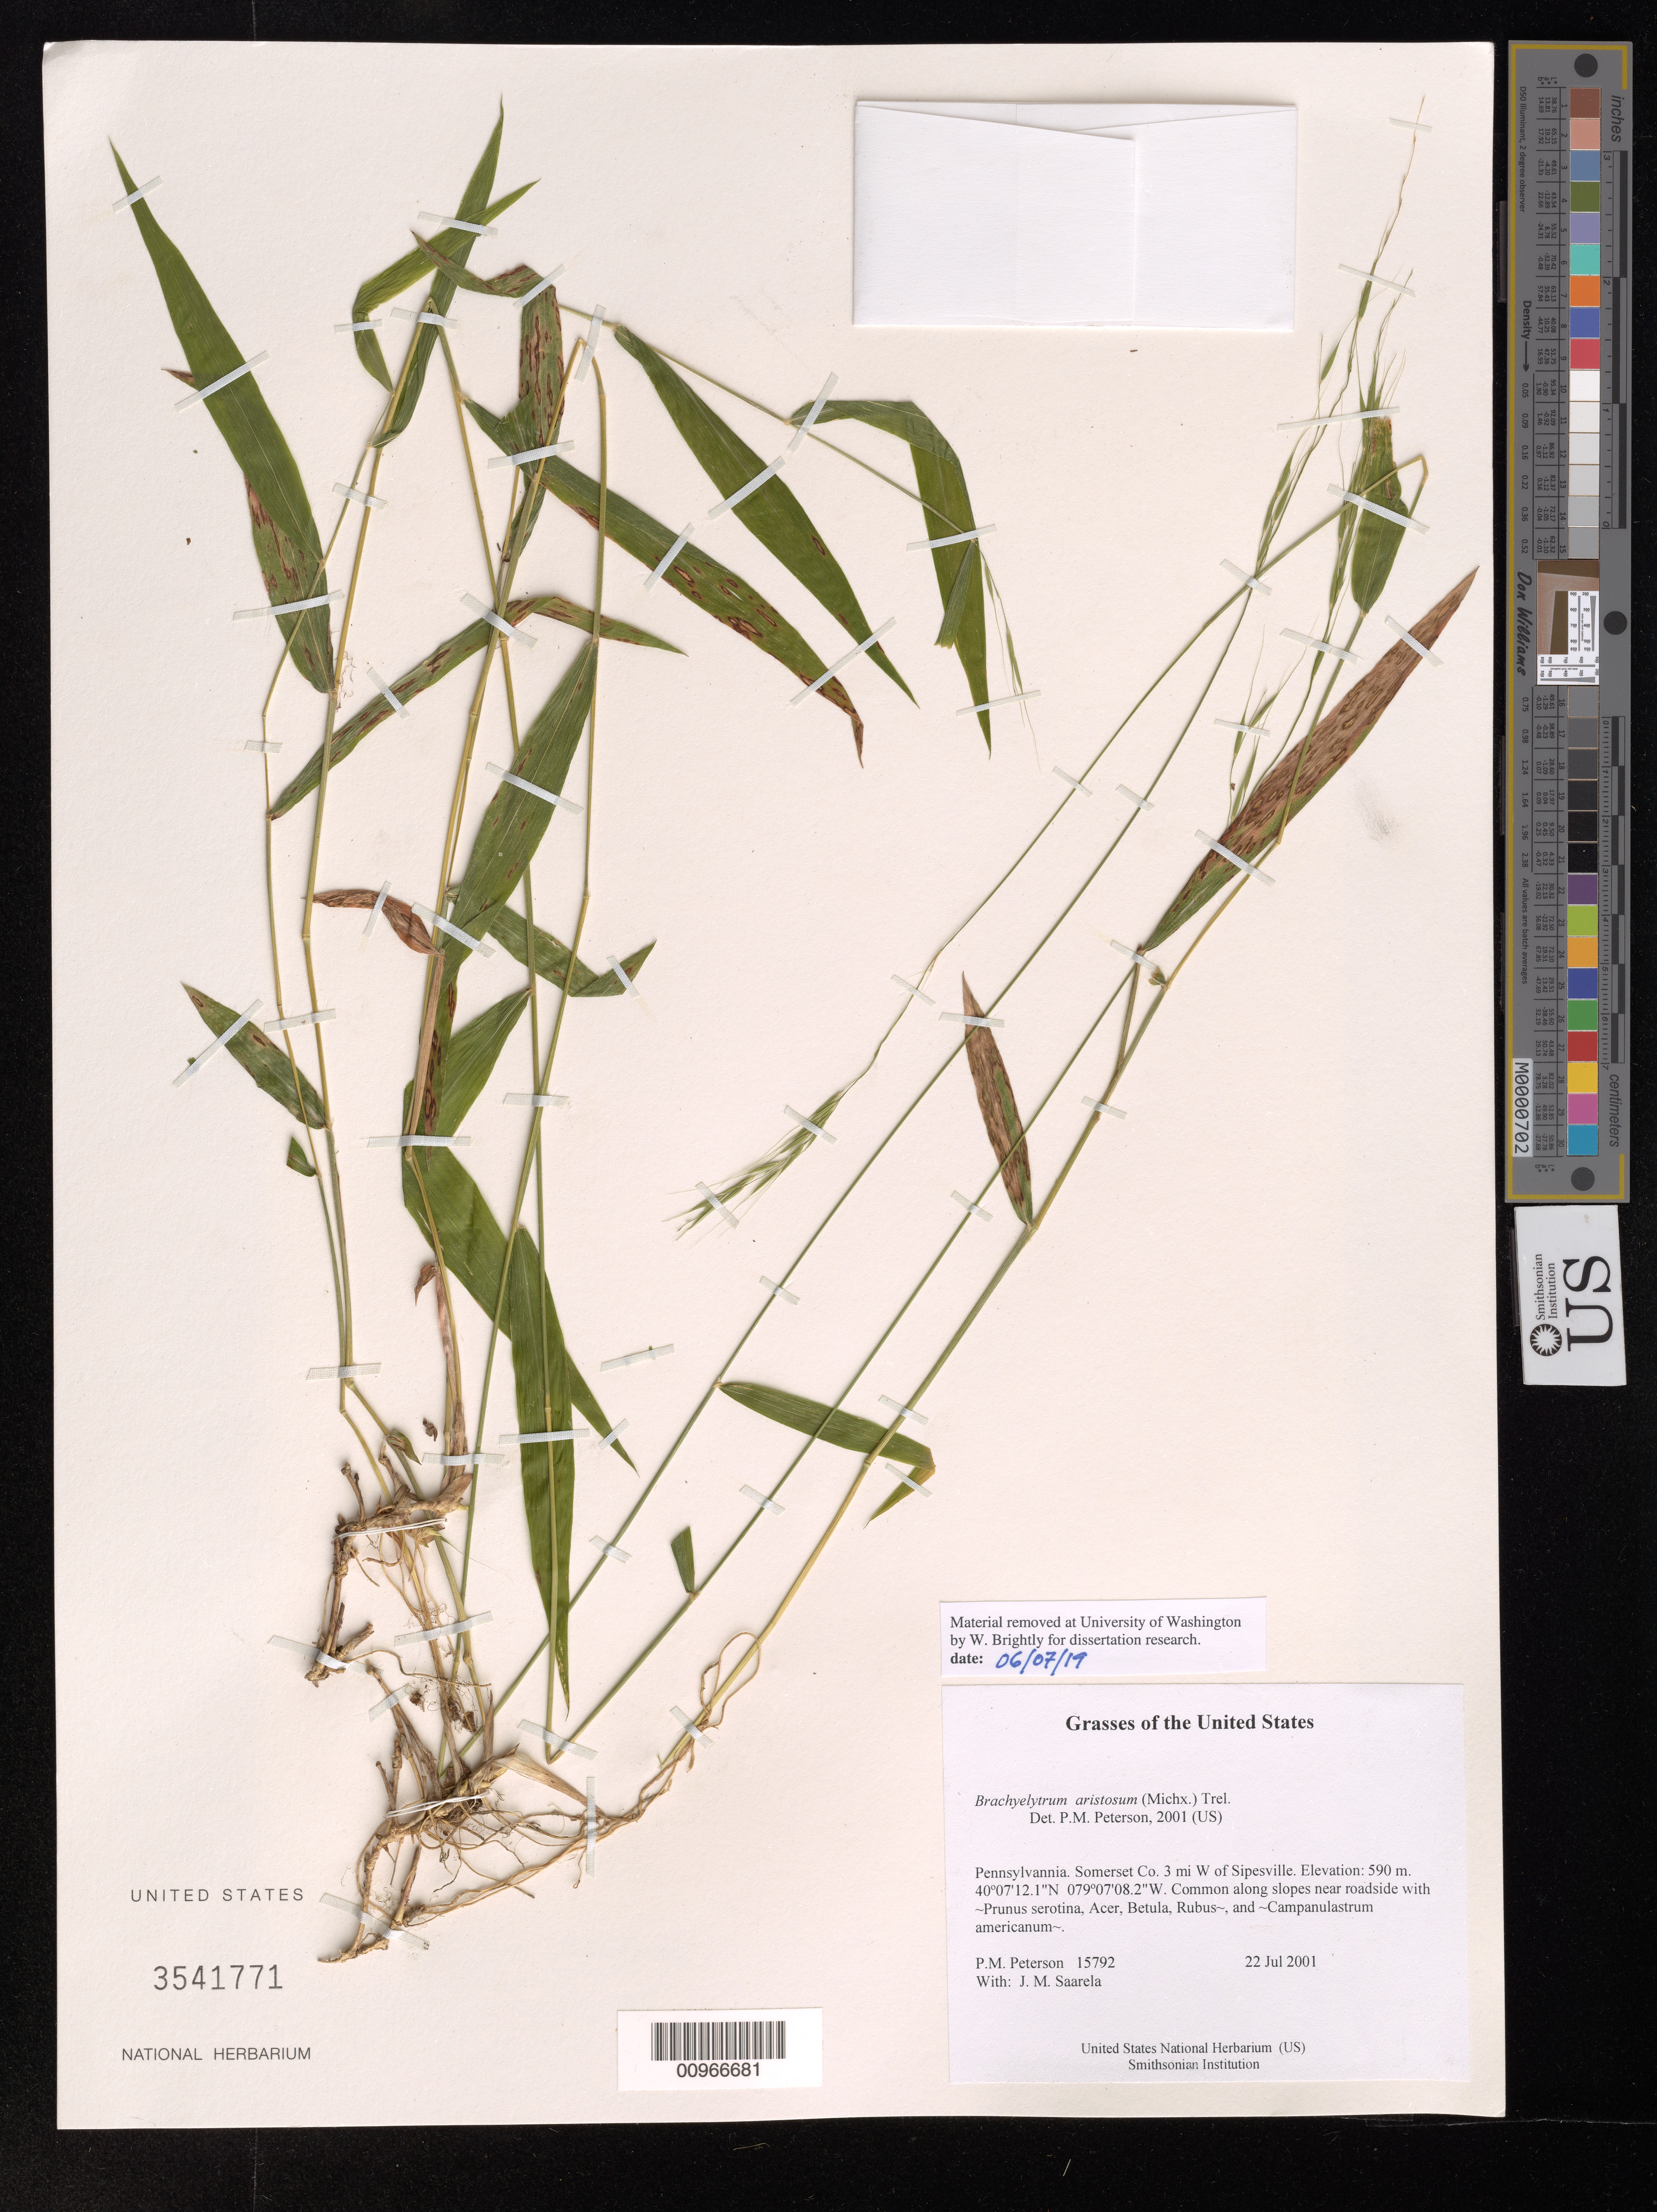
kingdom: Plantae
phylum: Tracheophyta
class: Liliopsida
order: Poales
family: Poaceae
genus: Brachyelytrum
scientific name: Brachyelytrum aristosum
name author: (Michx.) P. Beauv. ex Trel.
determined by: Peterson, Paul M., (BOT), Smithsonian Institution - National Museum of Natural History (UNITED STATES)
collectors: P. M. Peterson & J. Saarela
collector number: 15792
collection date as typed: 22 Jul 2001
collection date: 2001-07-22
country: United States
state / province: Pennsylvania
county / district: Somerset Co.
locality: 3 mi W of Sipesville.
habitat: Common along slopes near roadside with ~Prunus serotina, Acer, Betula, Rubus~, and ~Campanulastrum americanum~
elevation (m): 590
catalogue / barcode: US 3541771